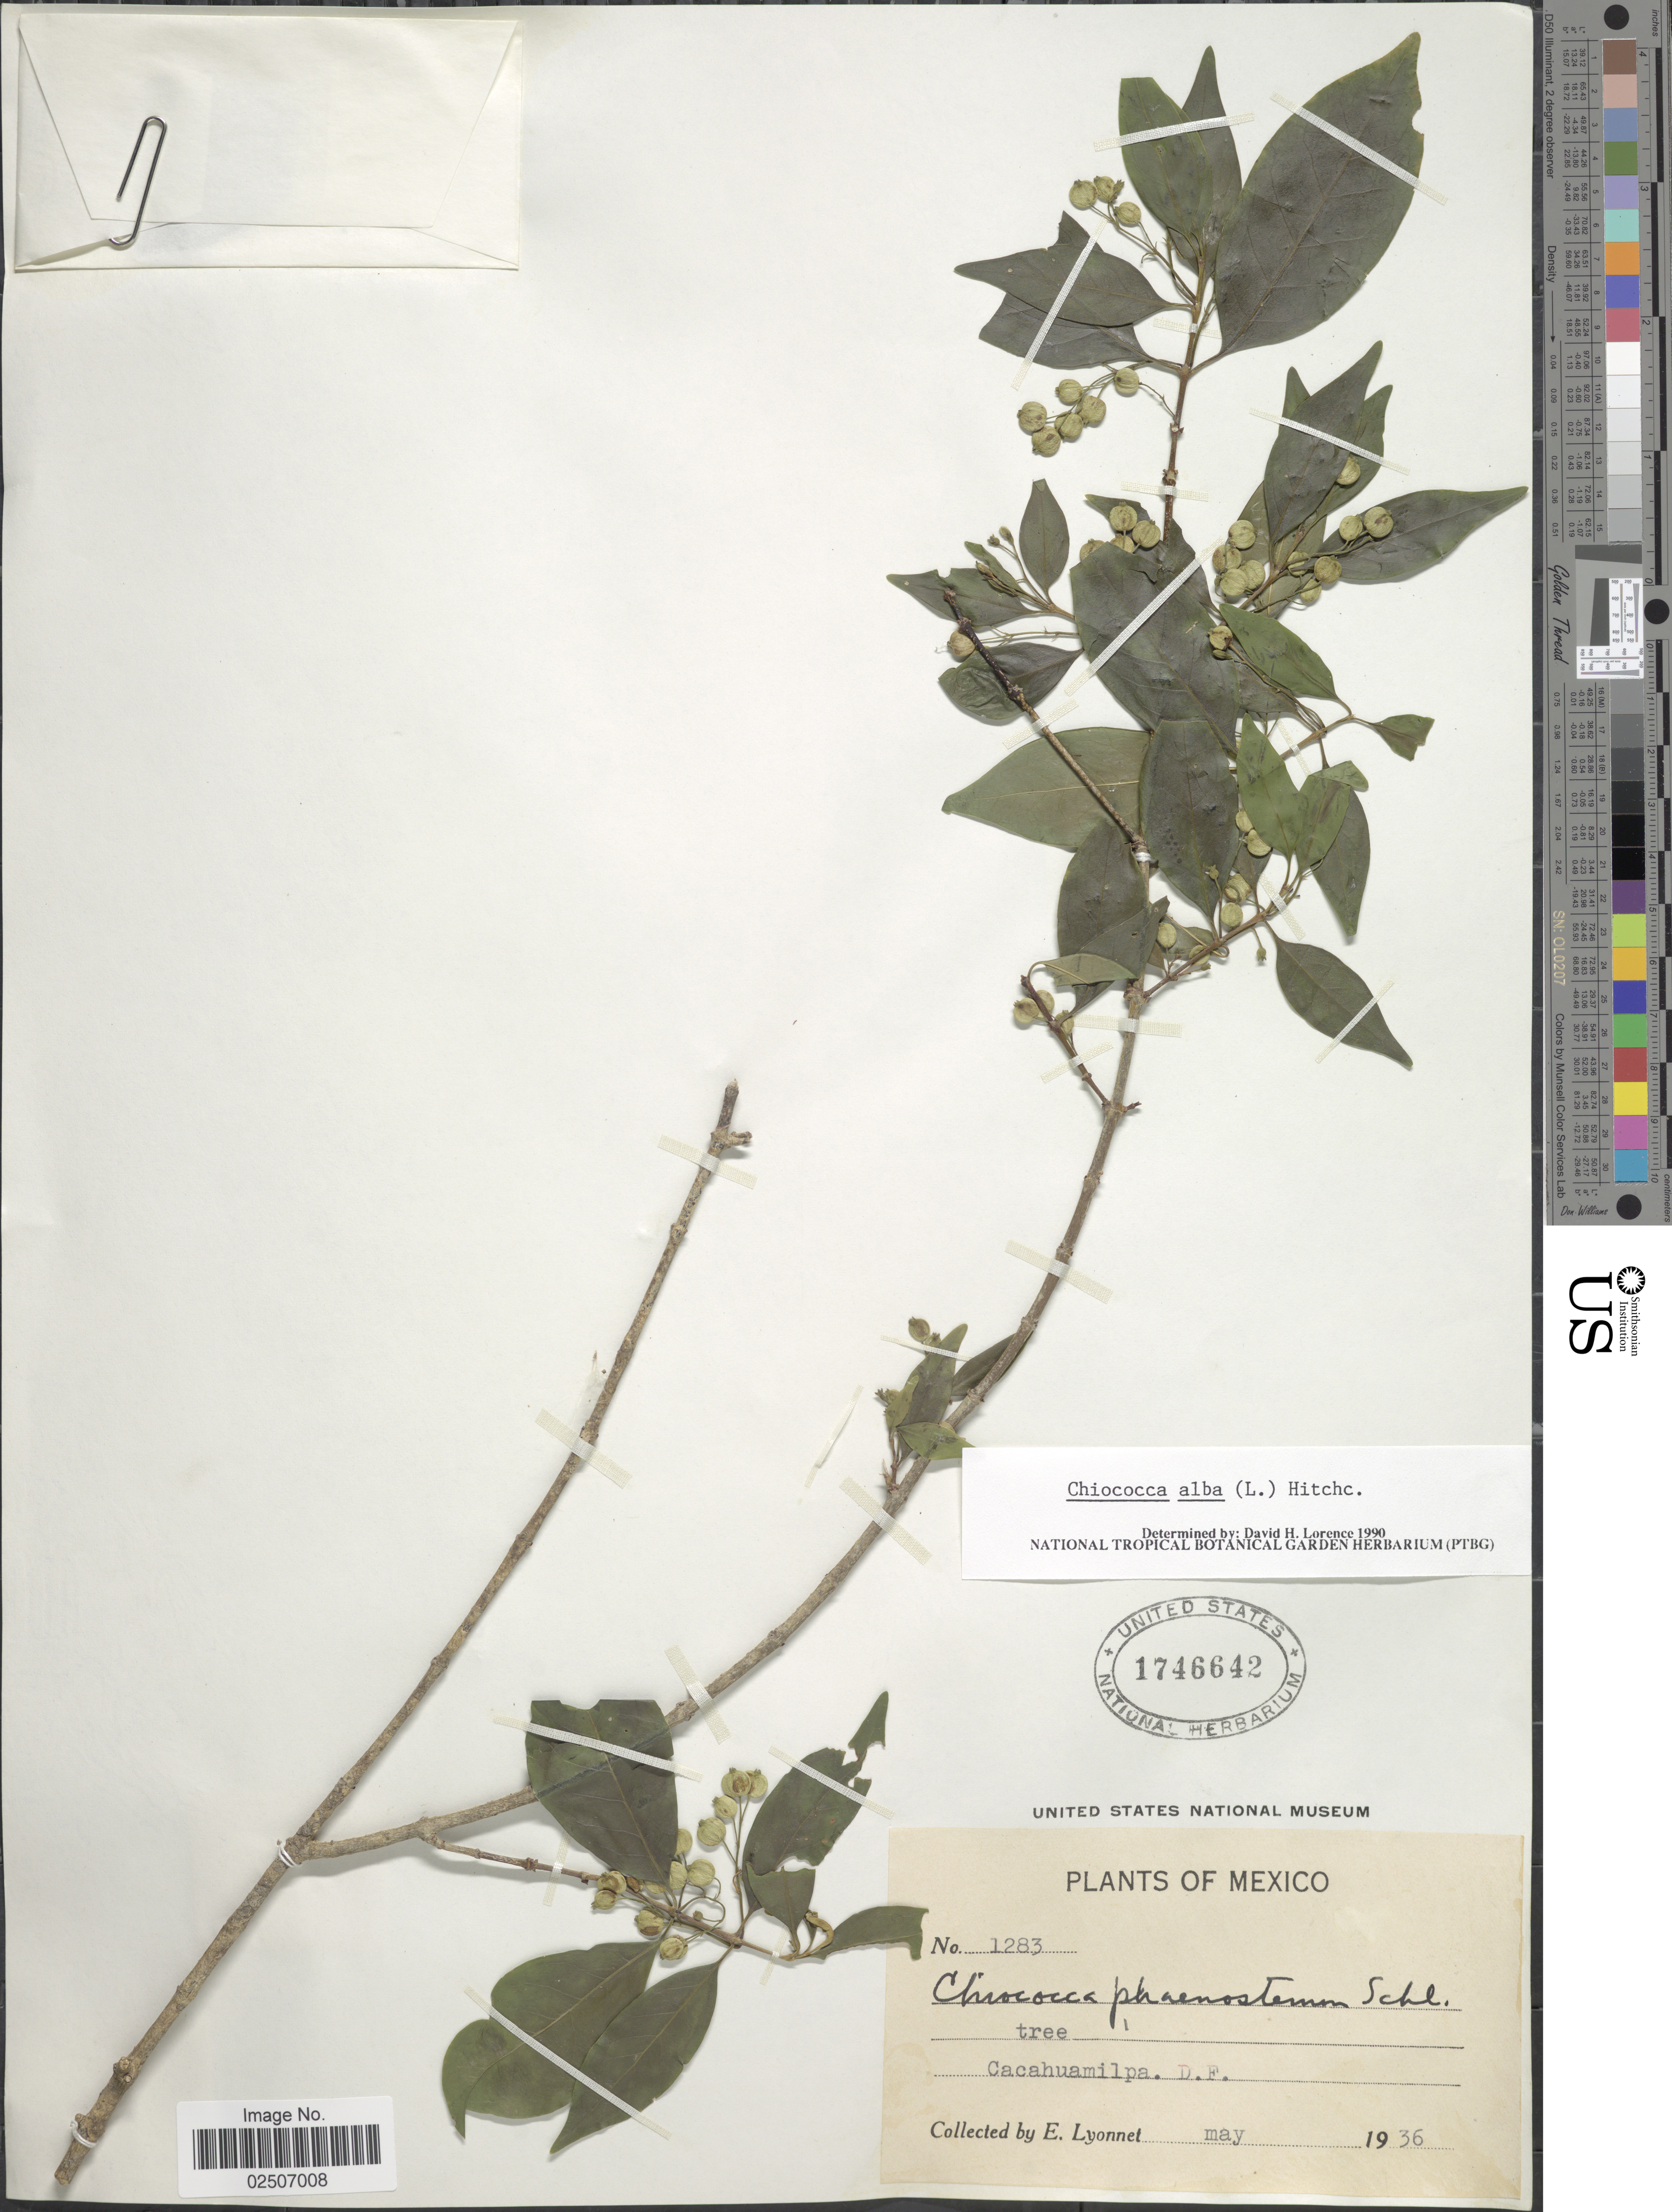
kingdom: Plantae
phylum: Tracheophyta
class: Magnoliopsida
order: Gentianales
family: Rubiaceae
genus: Chiococca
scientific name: Chiococca alba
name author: (L.) Hitchc.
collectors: E. Lyonnet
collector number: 1283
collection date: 1936-05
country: Mexico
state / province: Distrito Federal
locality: Cacahuamilpa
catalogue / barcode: US 1746642